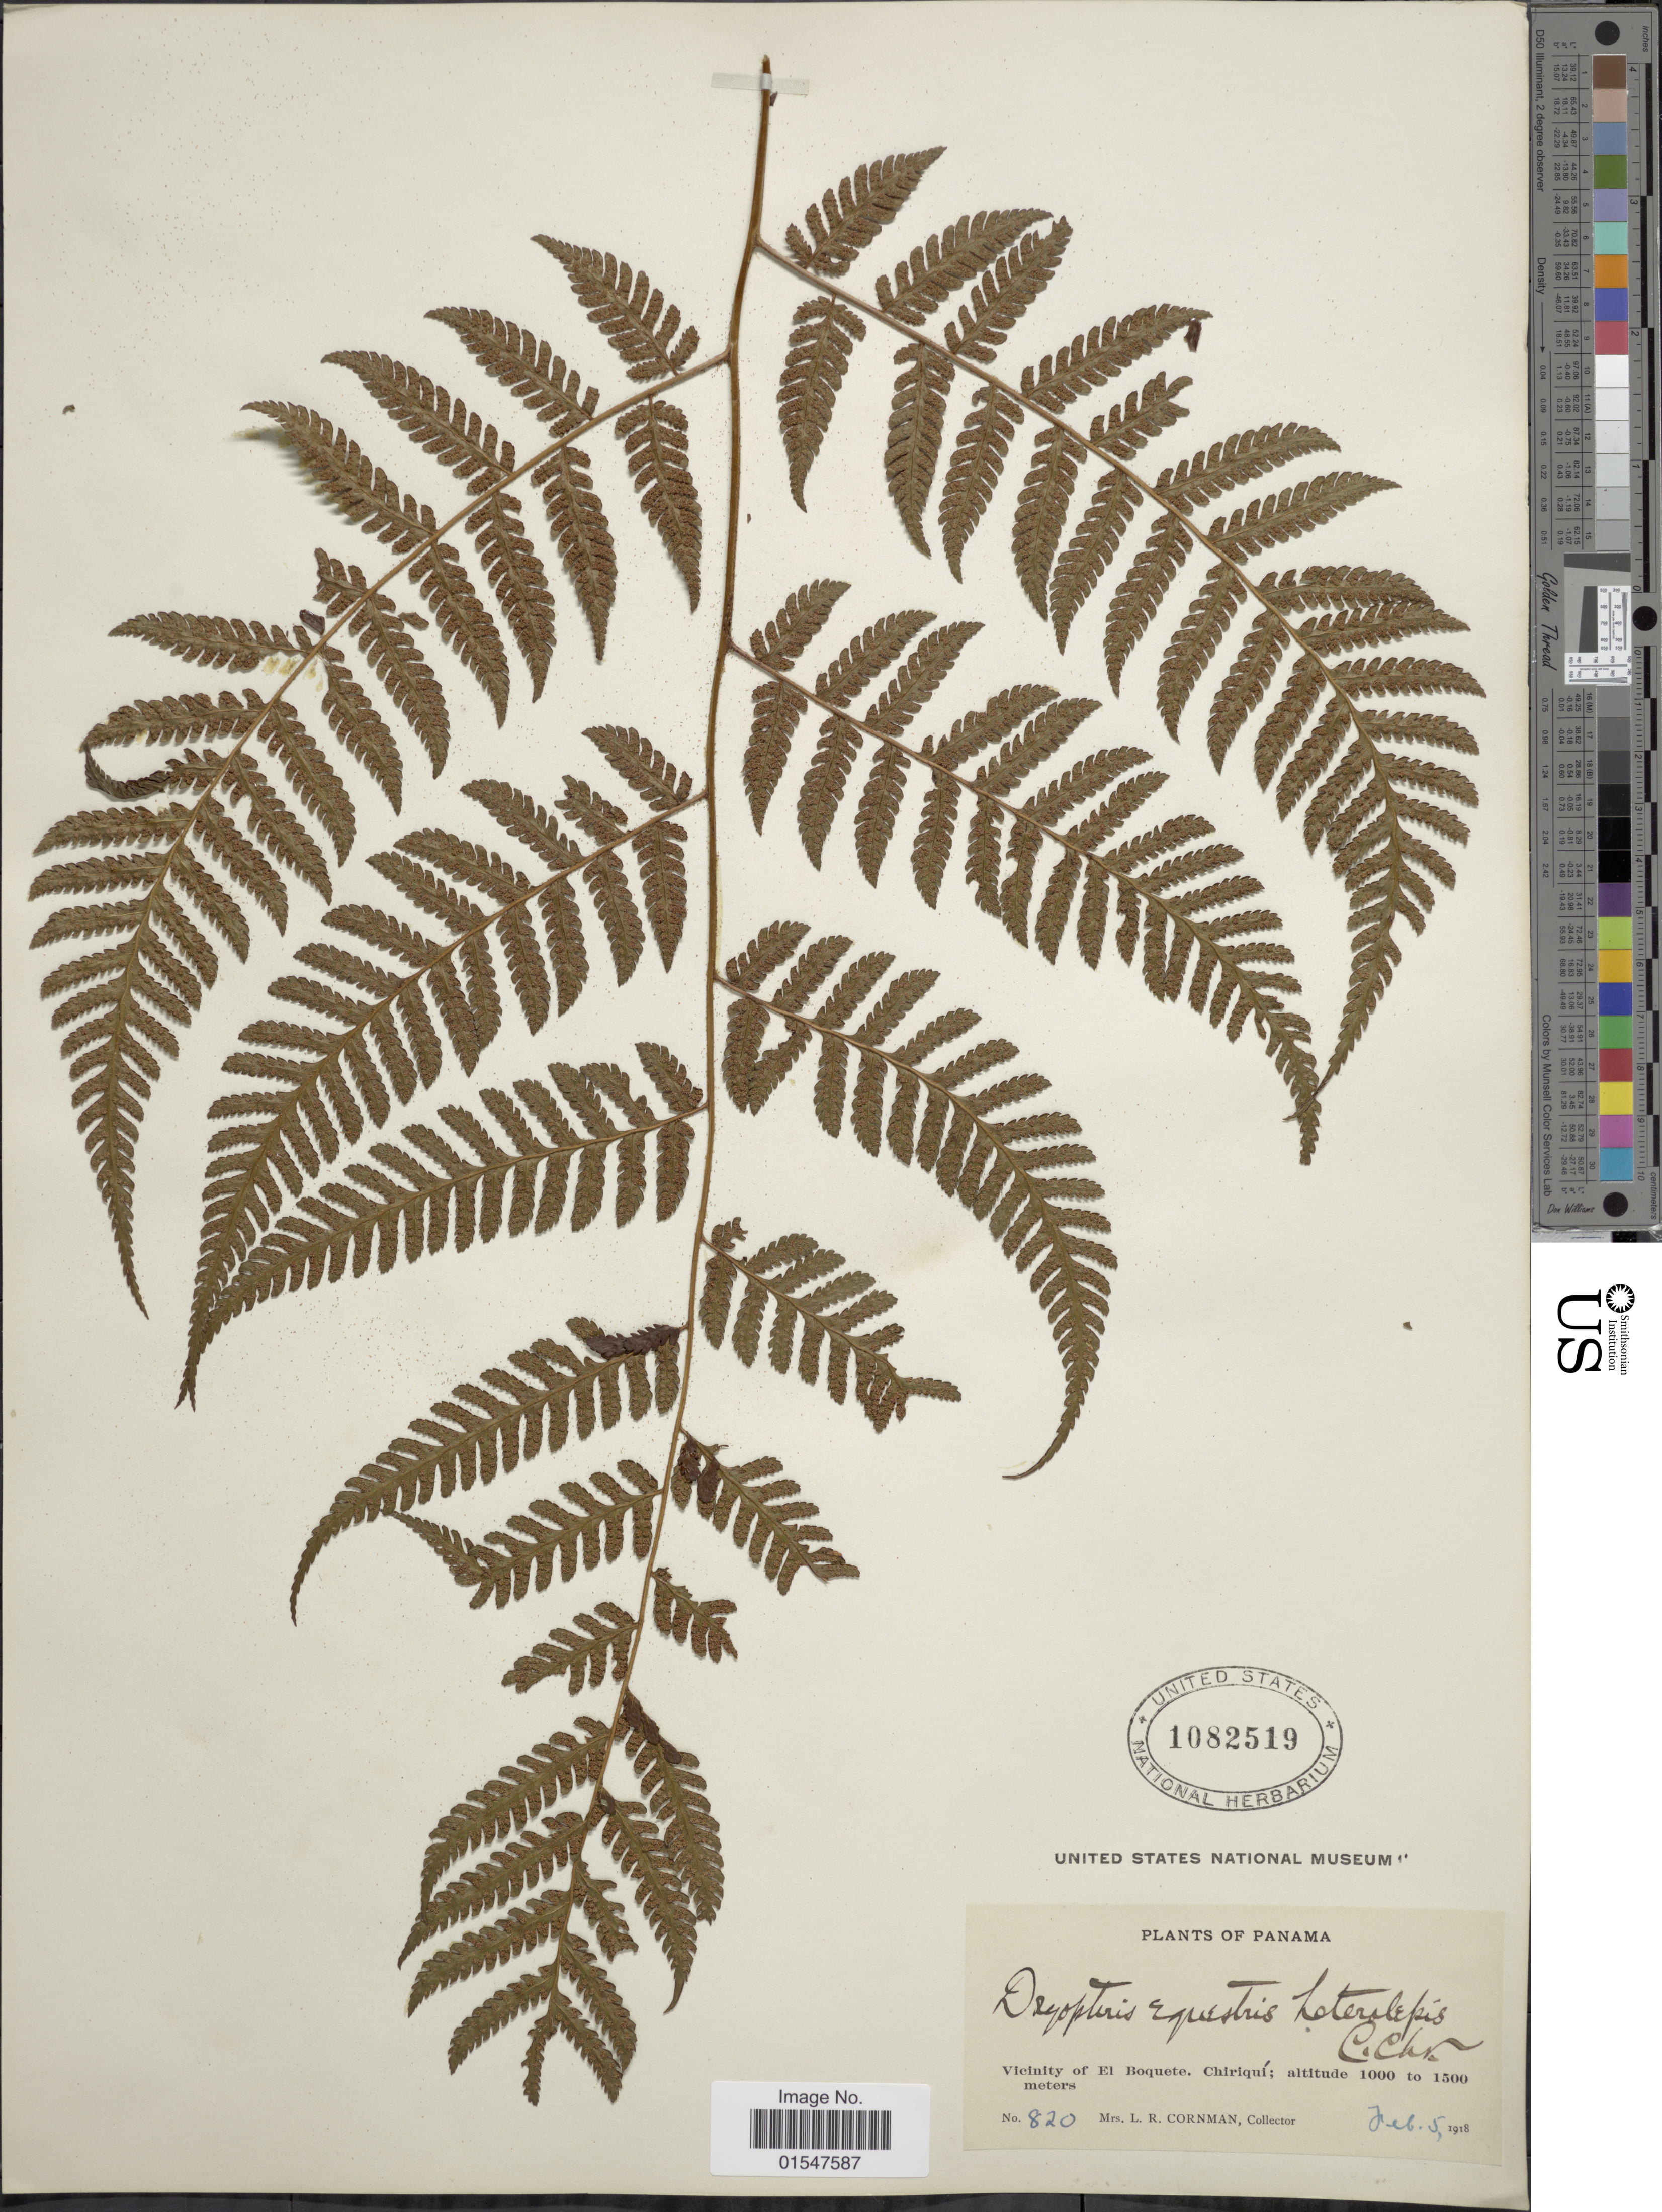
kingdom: Plantae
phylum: Tracheophyta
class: Polypodiopsida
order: Polypodiales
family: Dryopteridaceae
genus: Ctenitis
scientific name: Ctenitis equestris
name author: (Kunze) Ching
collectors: L. Cornman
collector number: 820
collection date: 1918-07-05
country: Panama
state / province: Chiriqui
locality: Vicinity of El Boquete, Chiriqui.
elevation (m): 1000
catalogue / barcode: US 1082519